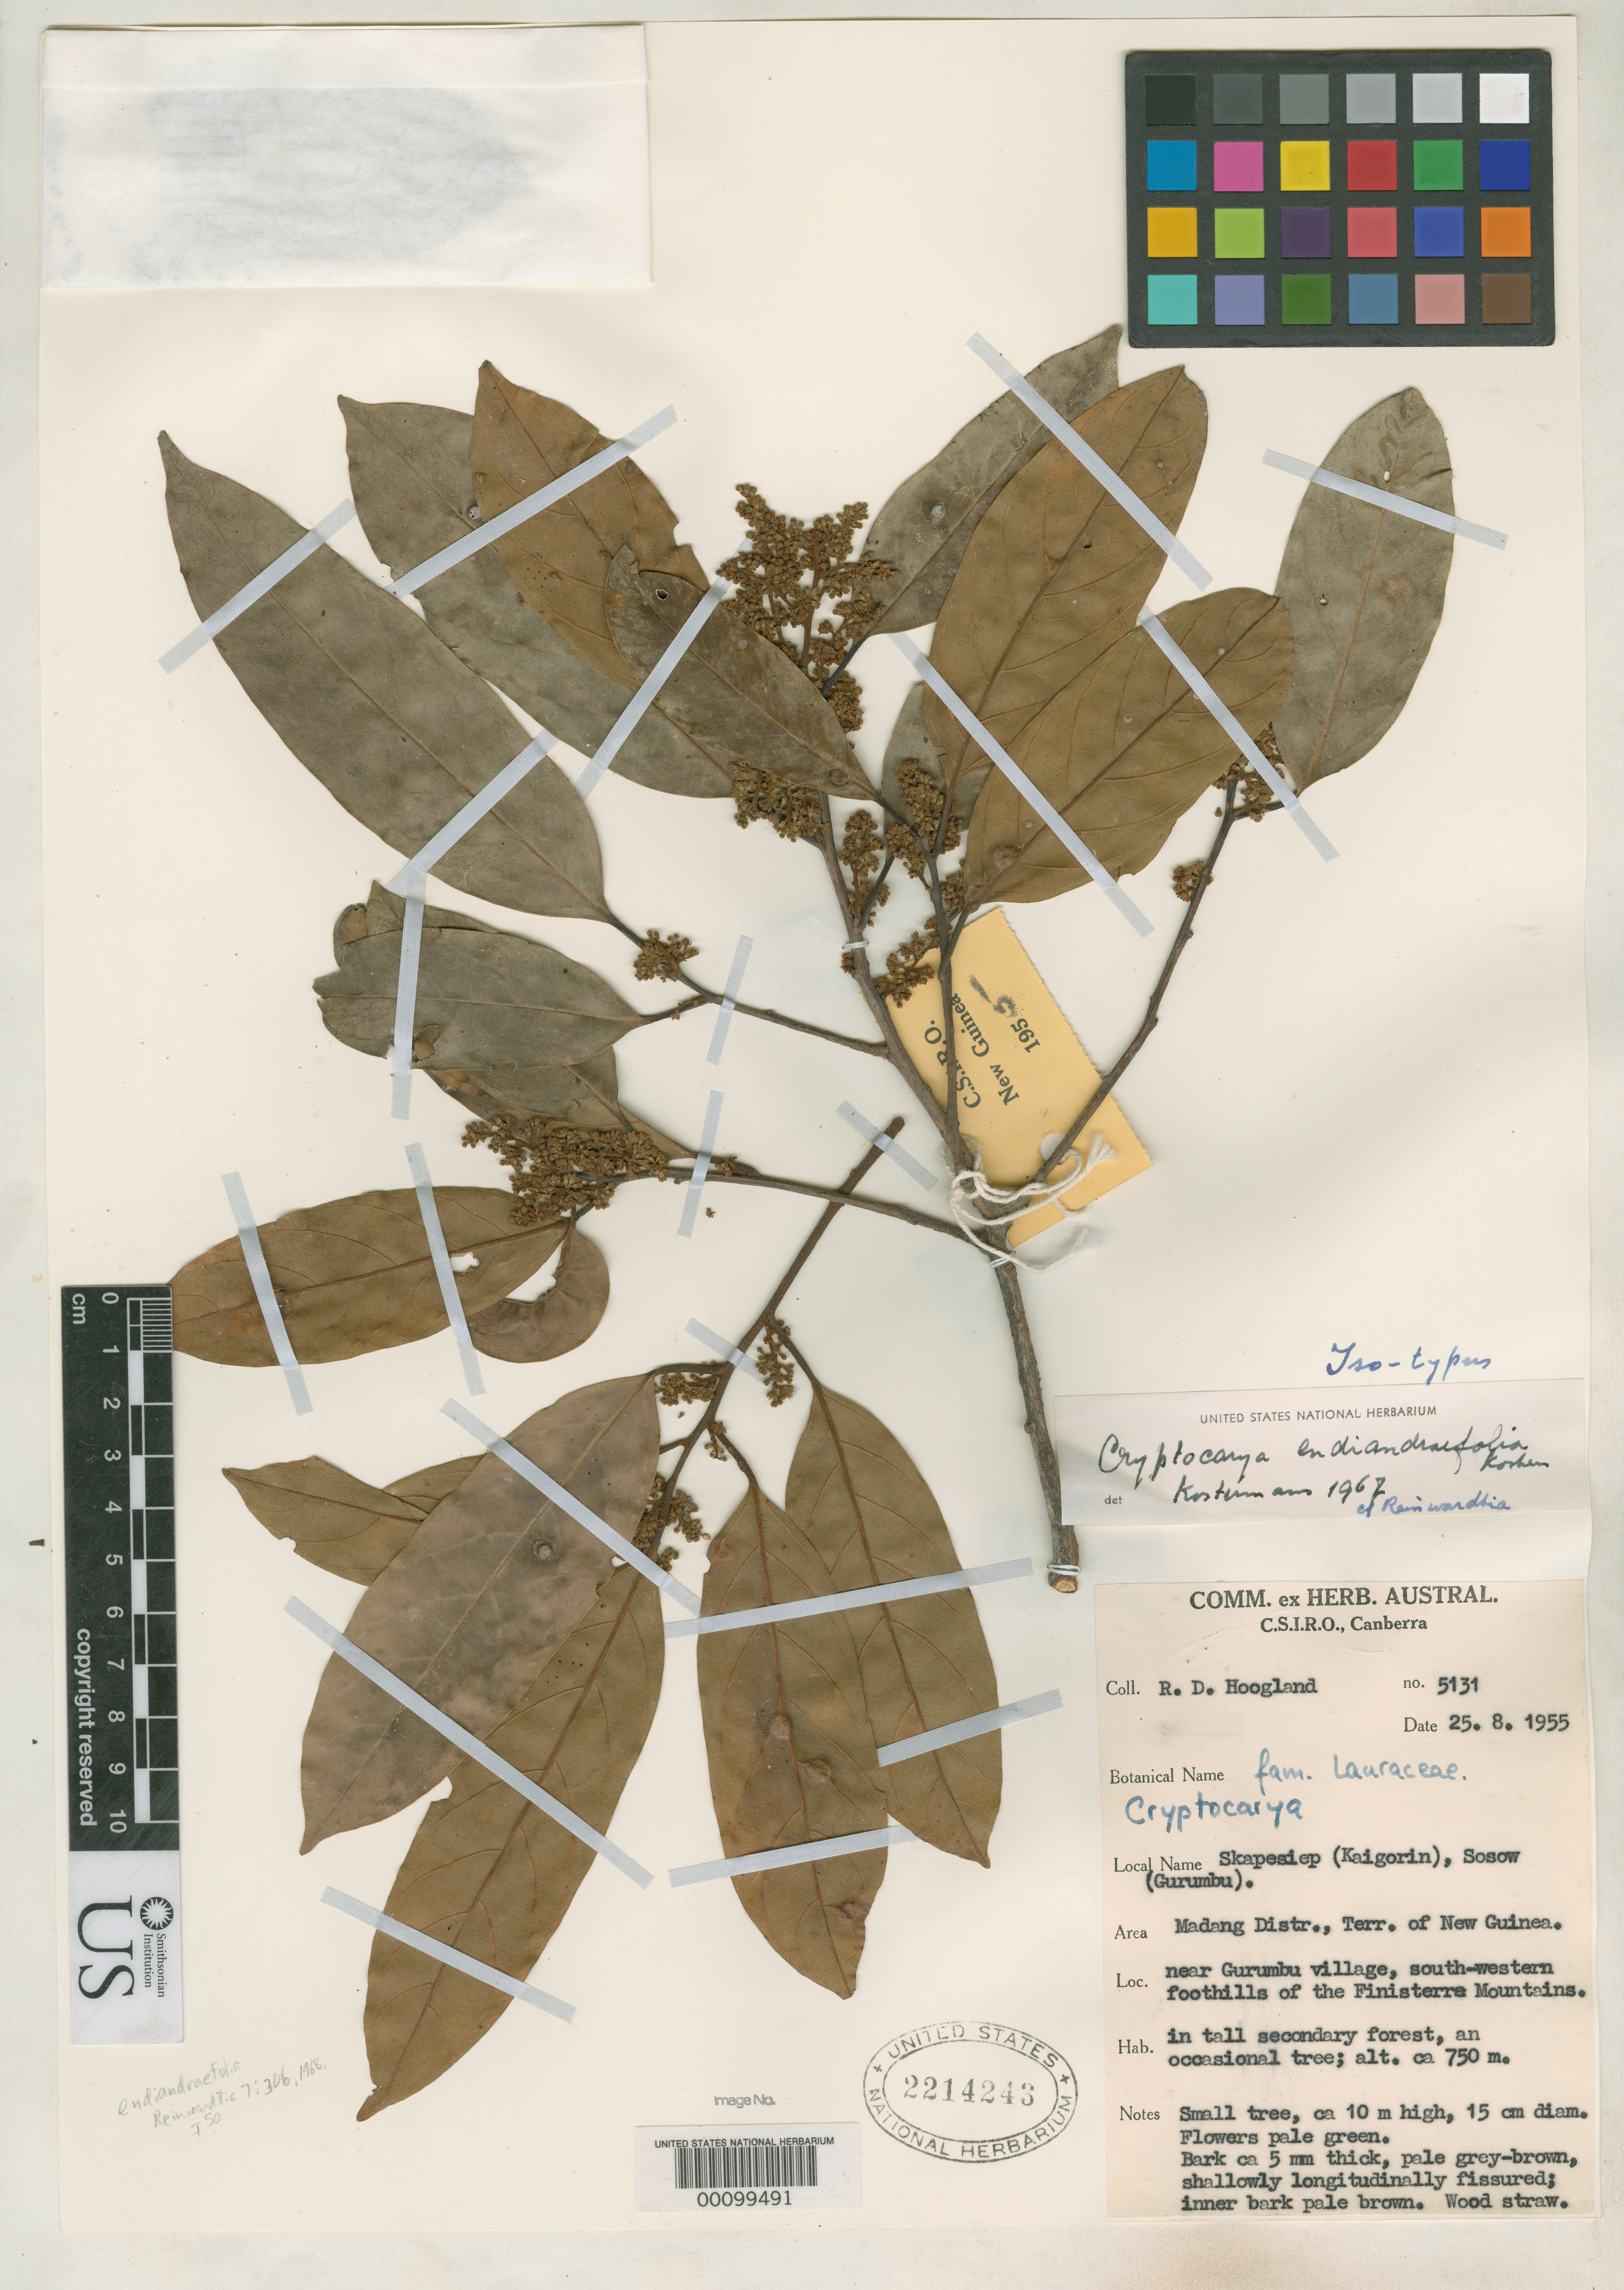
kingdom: Plantae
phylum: Tracheophyta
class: Magnoliopsida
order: Laurales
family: Lauraceae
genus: Cryptocarya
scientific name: Cryptocarya endiandraefolia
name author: Kosterm.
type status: Isotype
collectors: R. D. Hoogland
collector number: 5131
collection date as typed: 25 Aug 1955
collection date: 1955-08-25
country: Papua New Guinea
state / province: Madang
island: New Guinea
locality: Near Gurumbu Village.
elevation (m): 750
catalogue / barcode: US 2214243